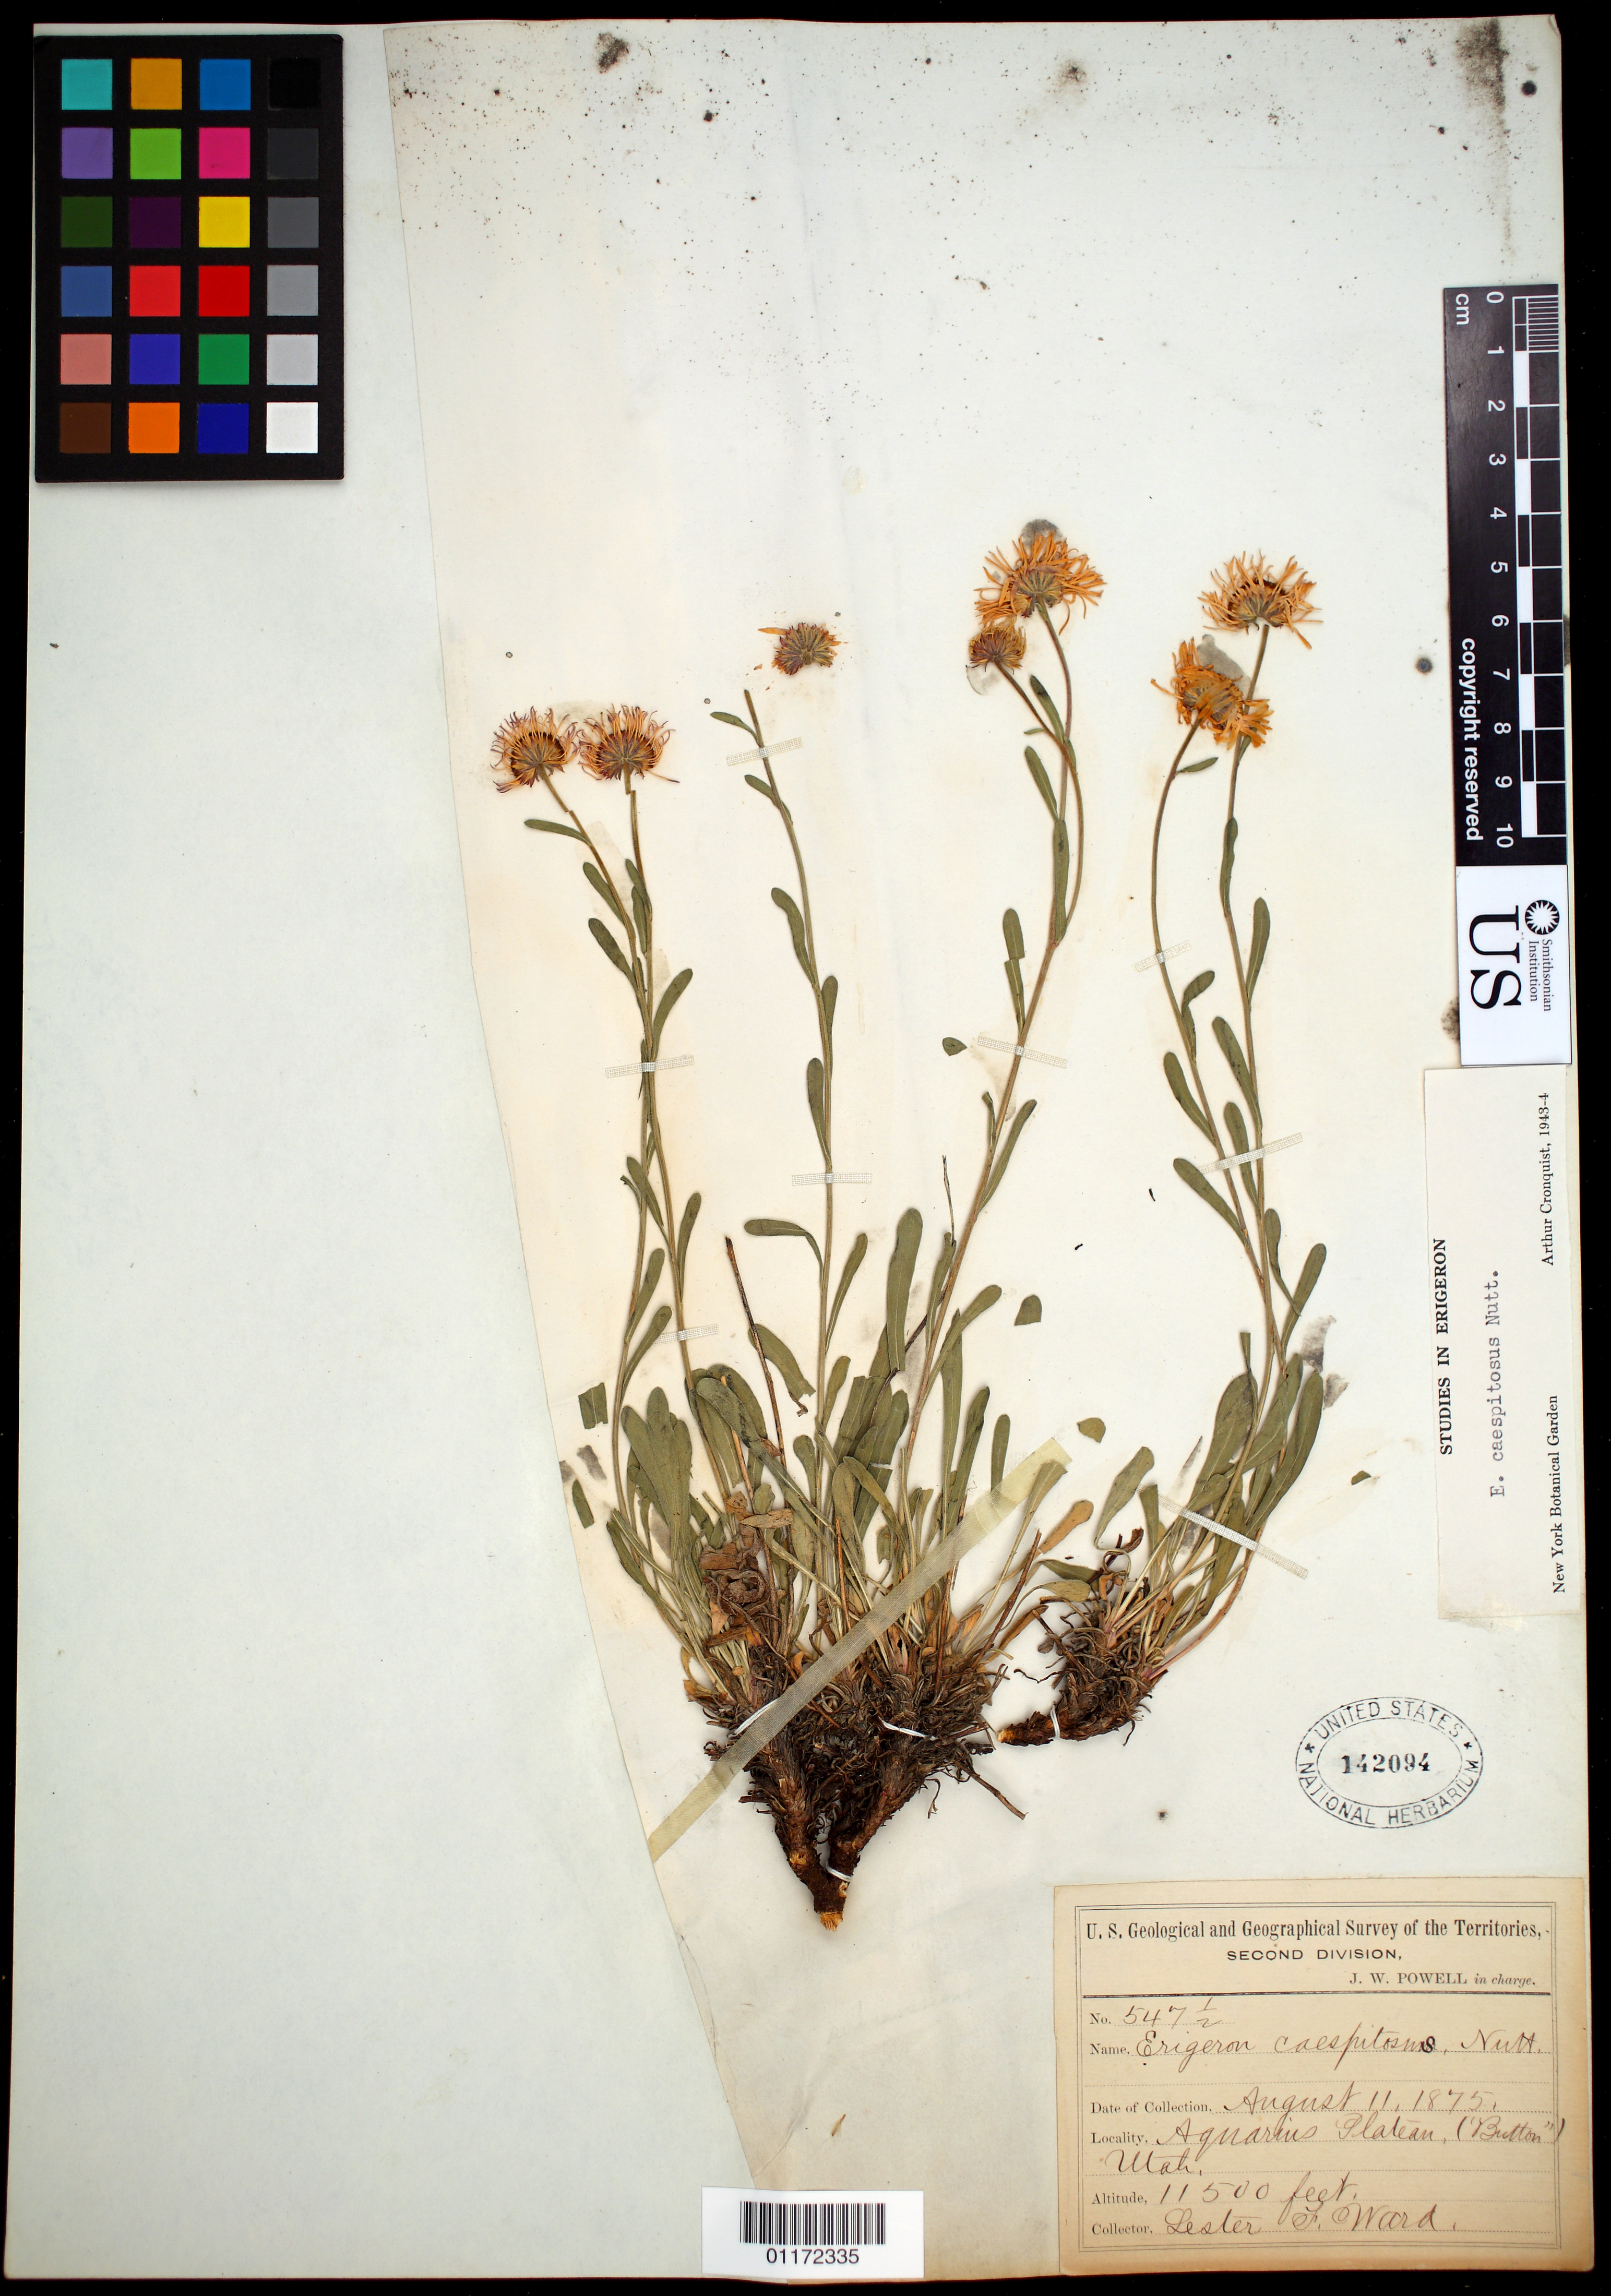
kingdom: Plantae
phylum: Tracheophyta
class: Magnoliopsida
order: Asterales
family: Asteraceae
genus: Erigeron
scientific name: Erigeron caespitosus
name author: Nutt.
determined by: Cronquist, A. J.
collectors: L. F. Ward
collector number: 547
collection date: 1875-08-11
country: United States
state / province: Utah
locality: On the "Button",Aquarius Plateau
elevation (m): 3505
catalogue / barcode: US 142094